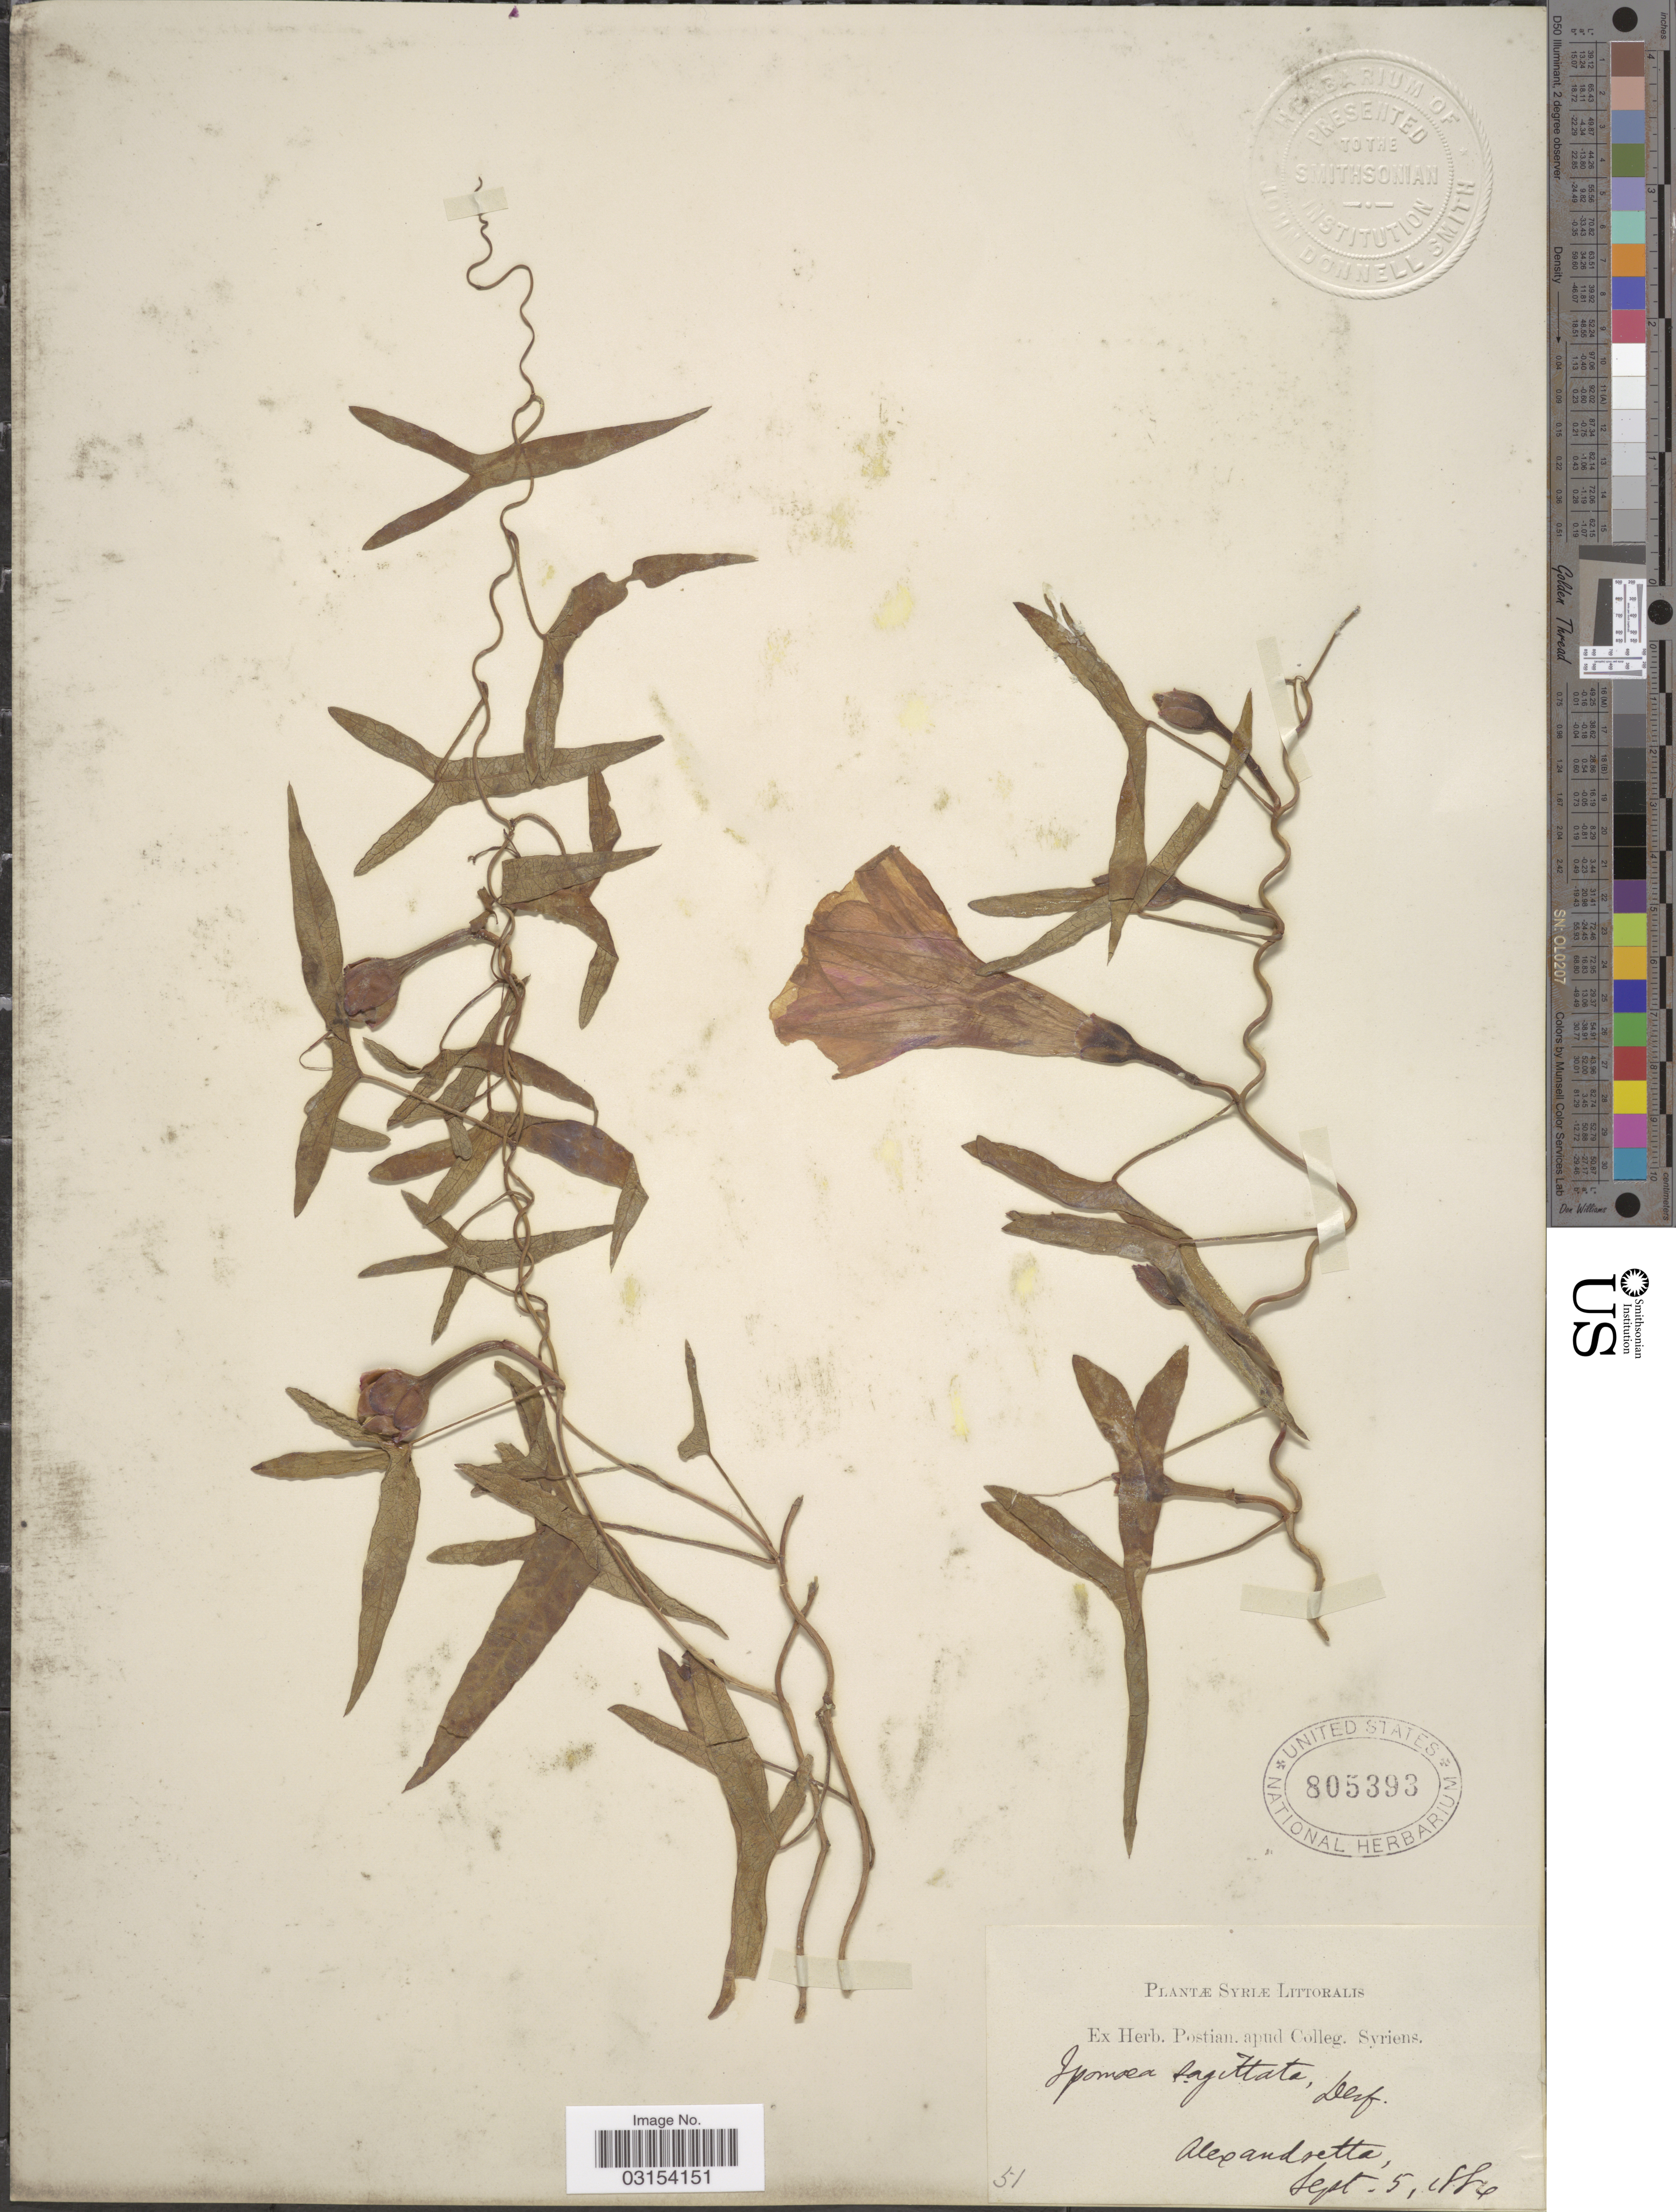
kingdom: Plantae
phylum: Tracheophyta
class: Magnoliopsida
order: Solanales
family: Convolvulaceae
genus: Ipomoea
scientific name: Ipomoea sagittata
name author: Poir.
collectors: ex herb. Postian. apud Colleg. Syriens. Protest. USE "Fannie P. A. Shepard" (10308853) AS PRIMARY COLLECTOR INSTEAD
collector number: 51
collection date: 1884-09-05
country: Turkey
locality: Alexandretta.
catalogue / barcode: US 805393